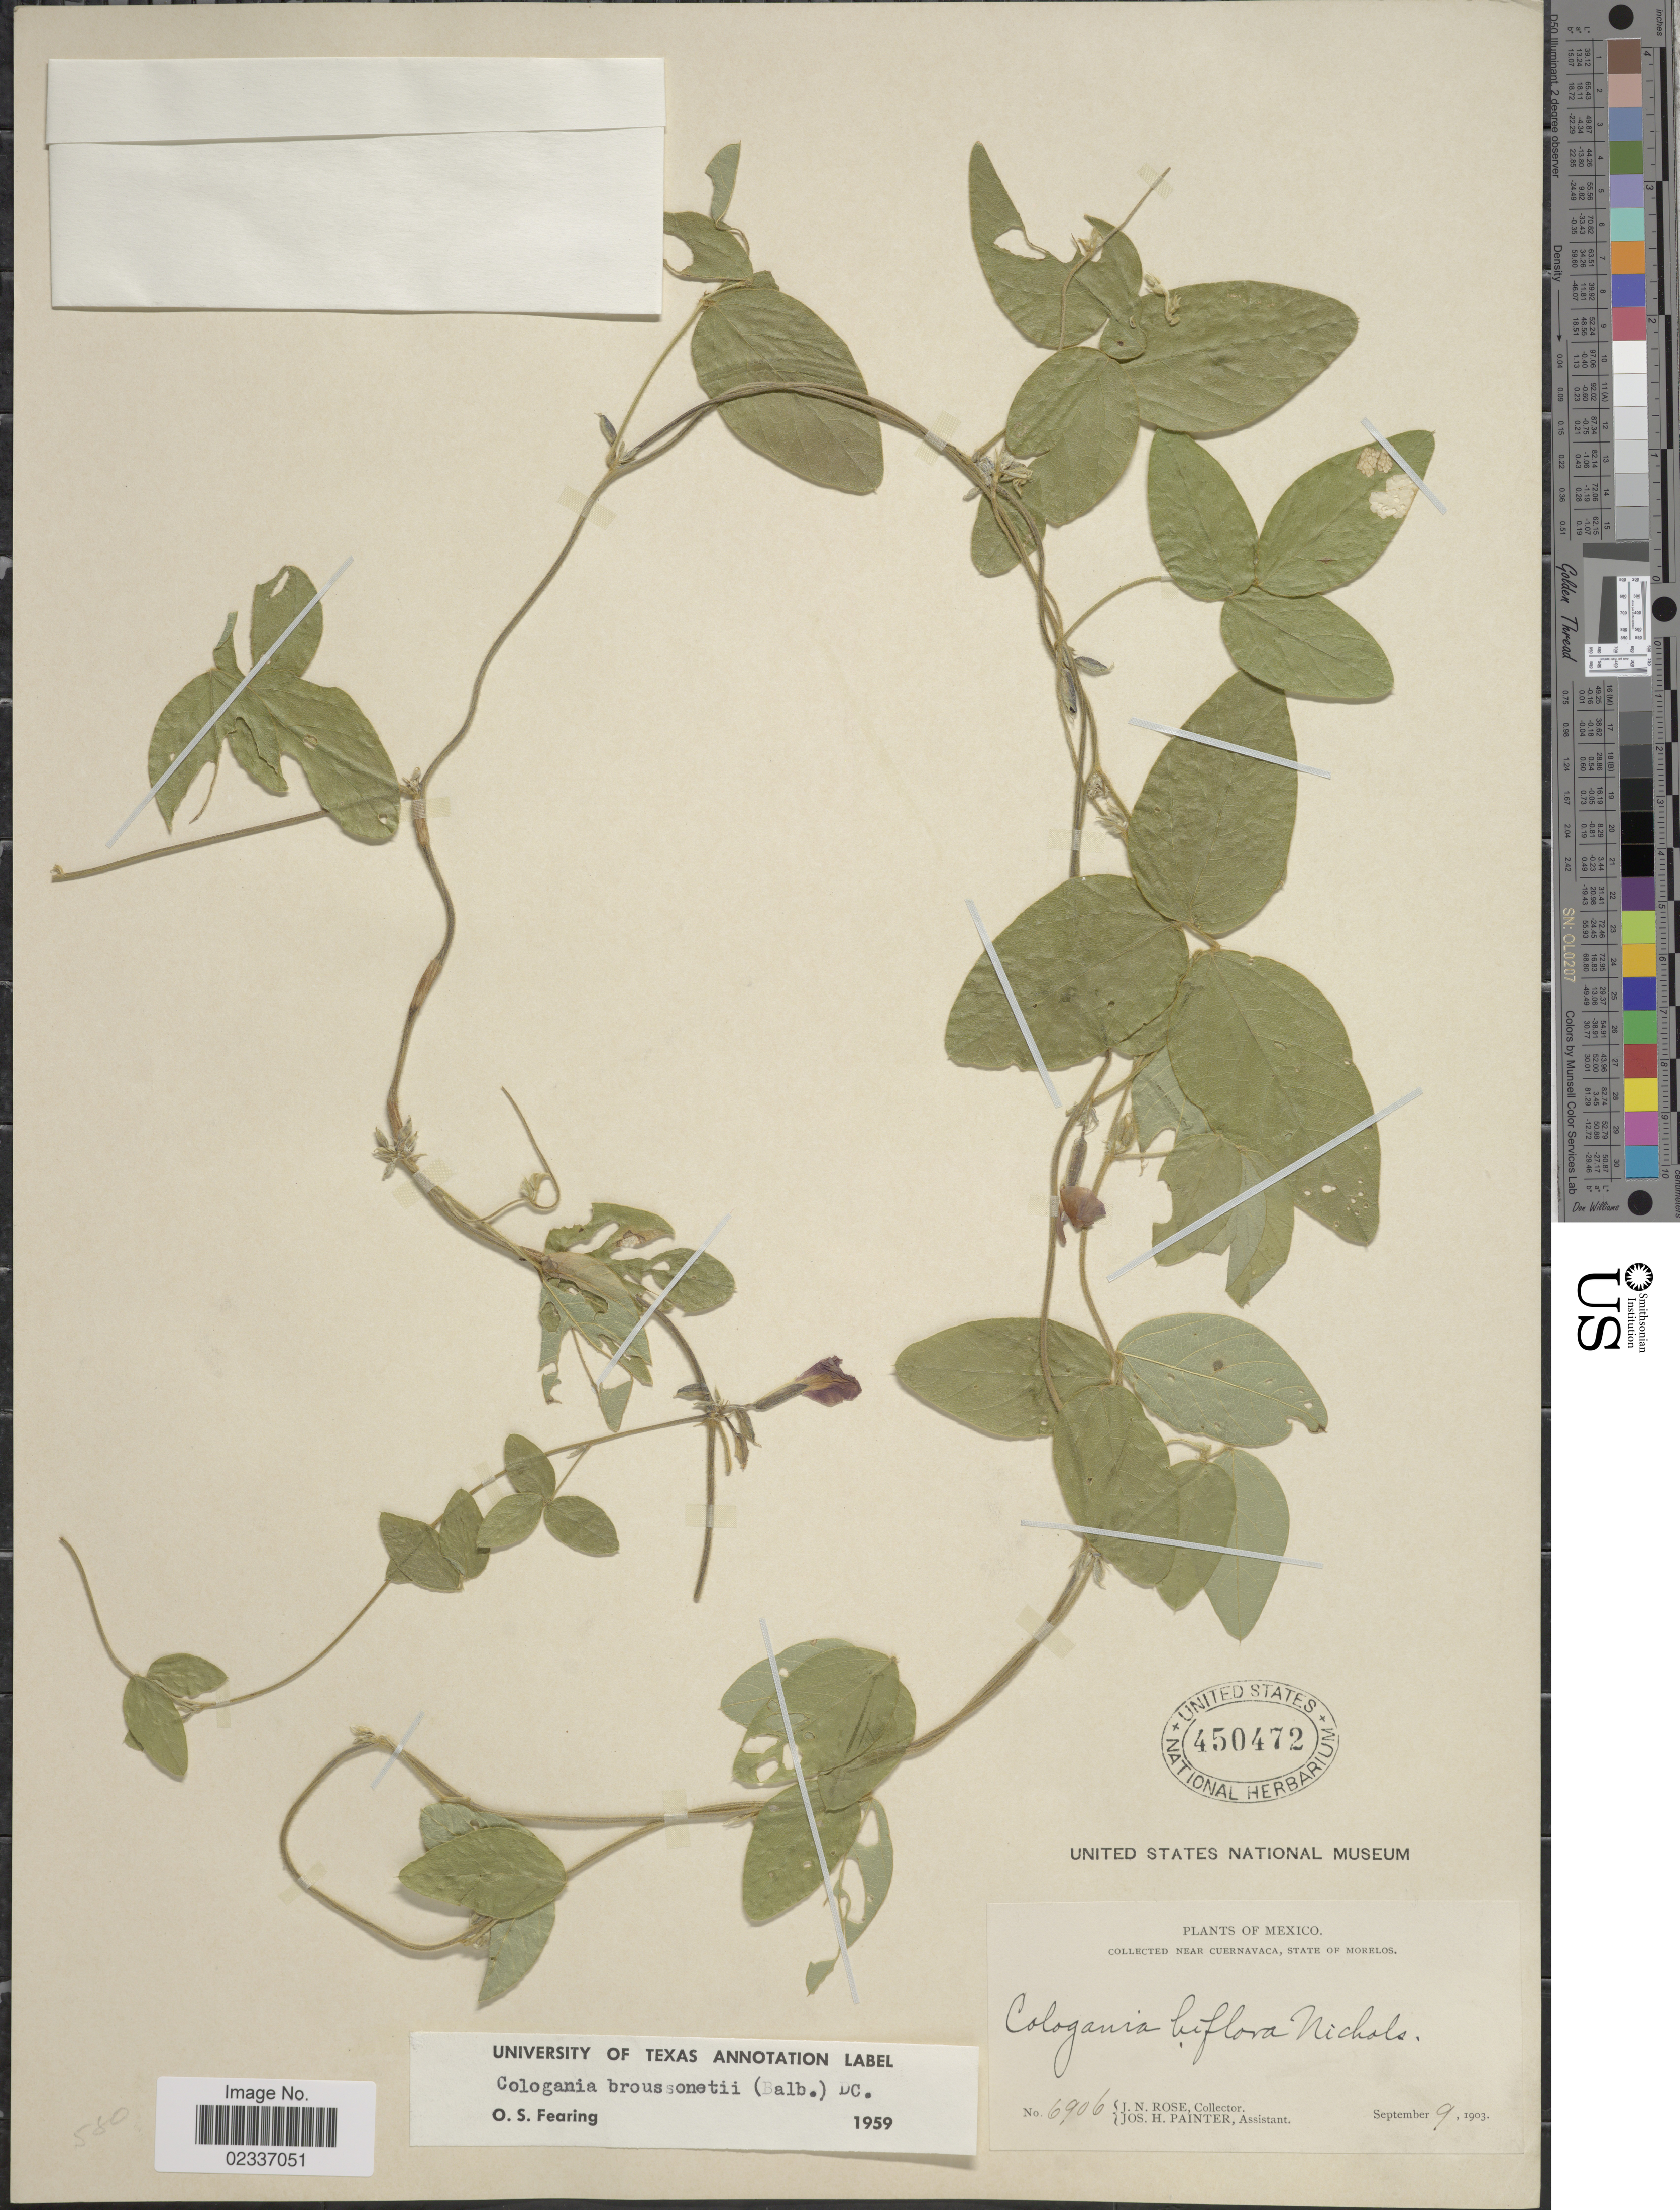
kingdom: Plantae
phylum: Tracheophyta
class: Magnoliopsida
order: Fabales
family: Fabaceae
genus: Cologania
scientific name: Cologania broussonetii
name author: (Balb.) DC.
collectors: J. N. Rose & J. H. Painter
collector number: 6906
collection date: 1903-09-09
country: Mexico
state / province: Morelos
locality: Near Cuernavaca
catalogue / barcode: US 450472